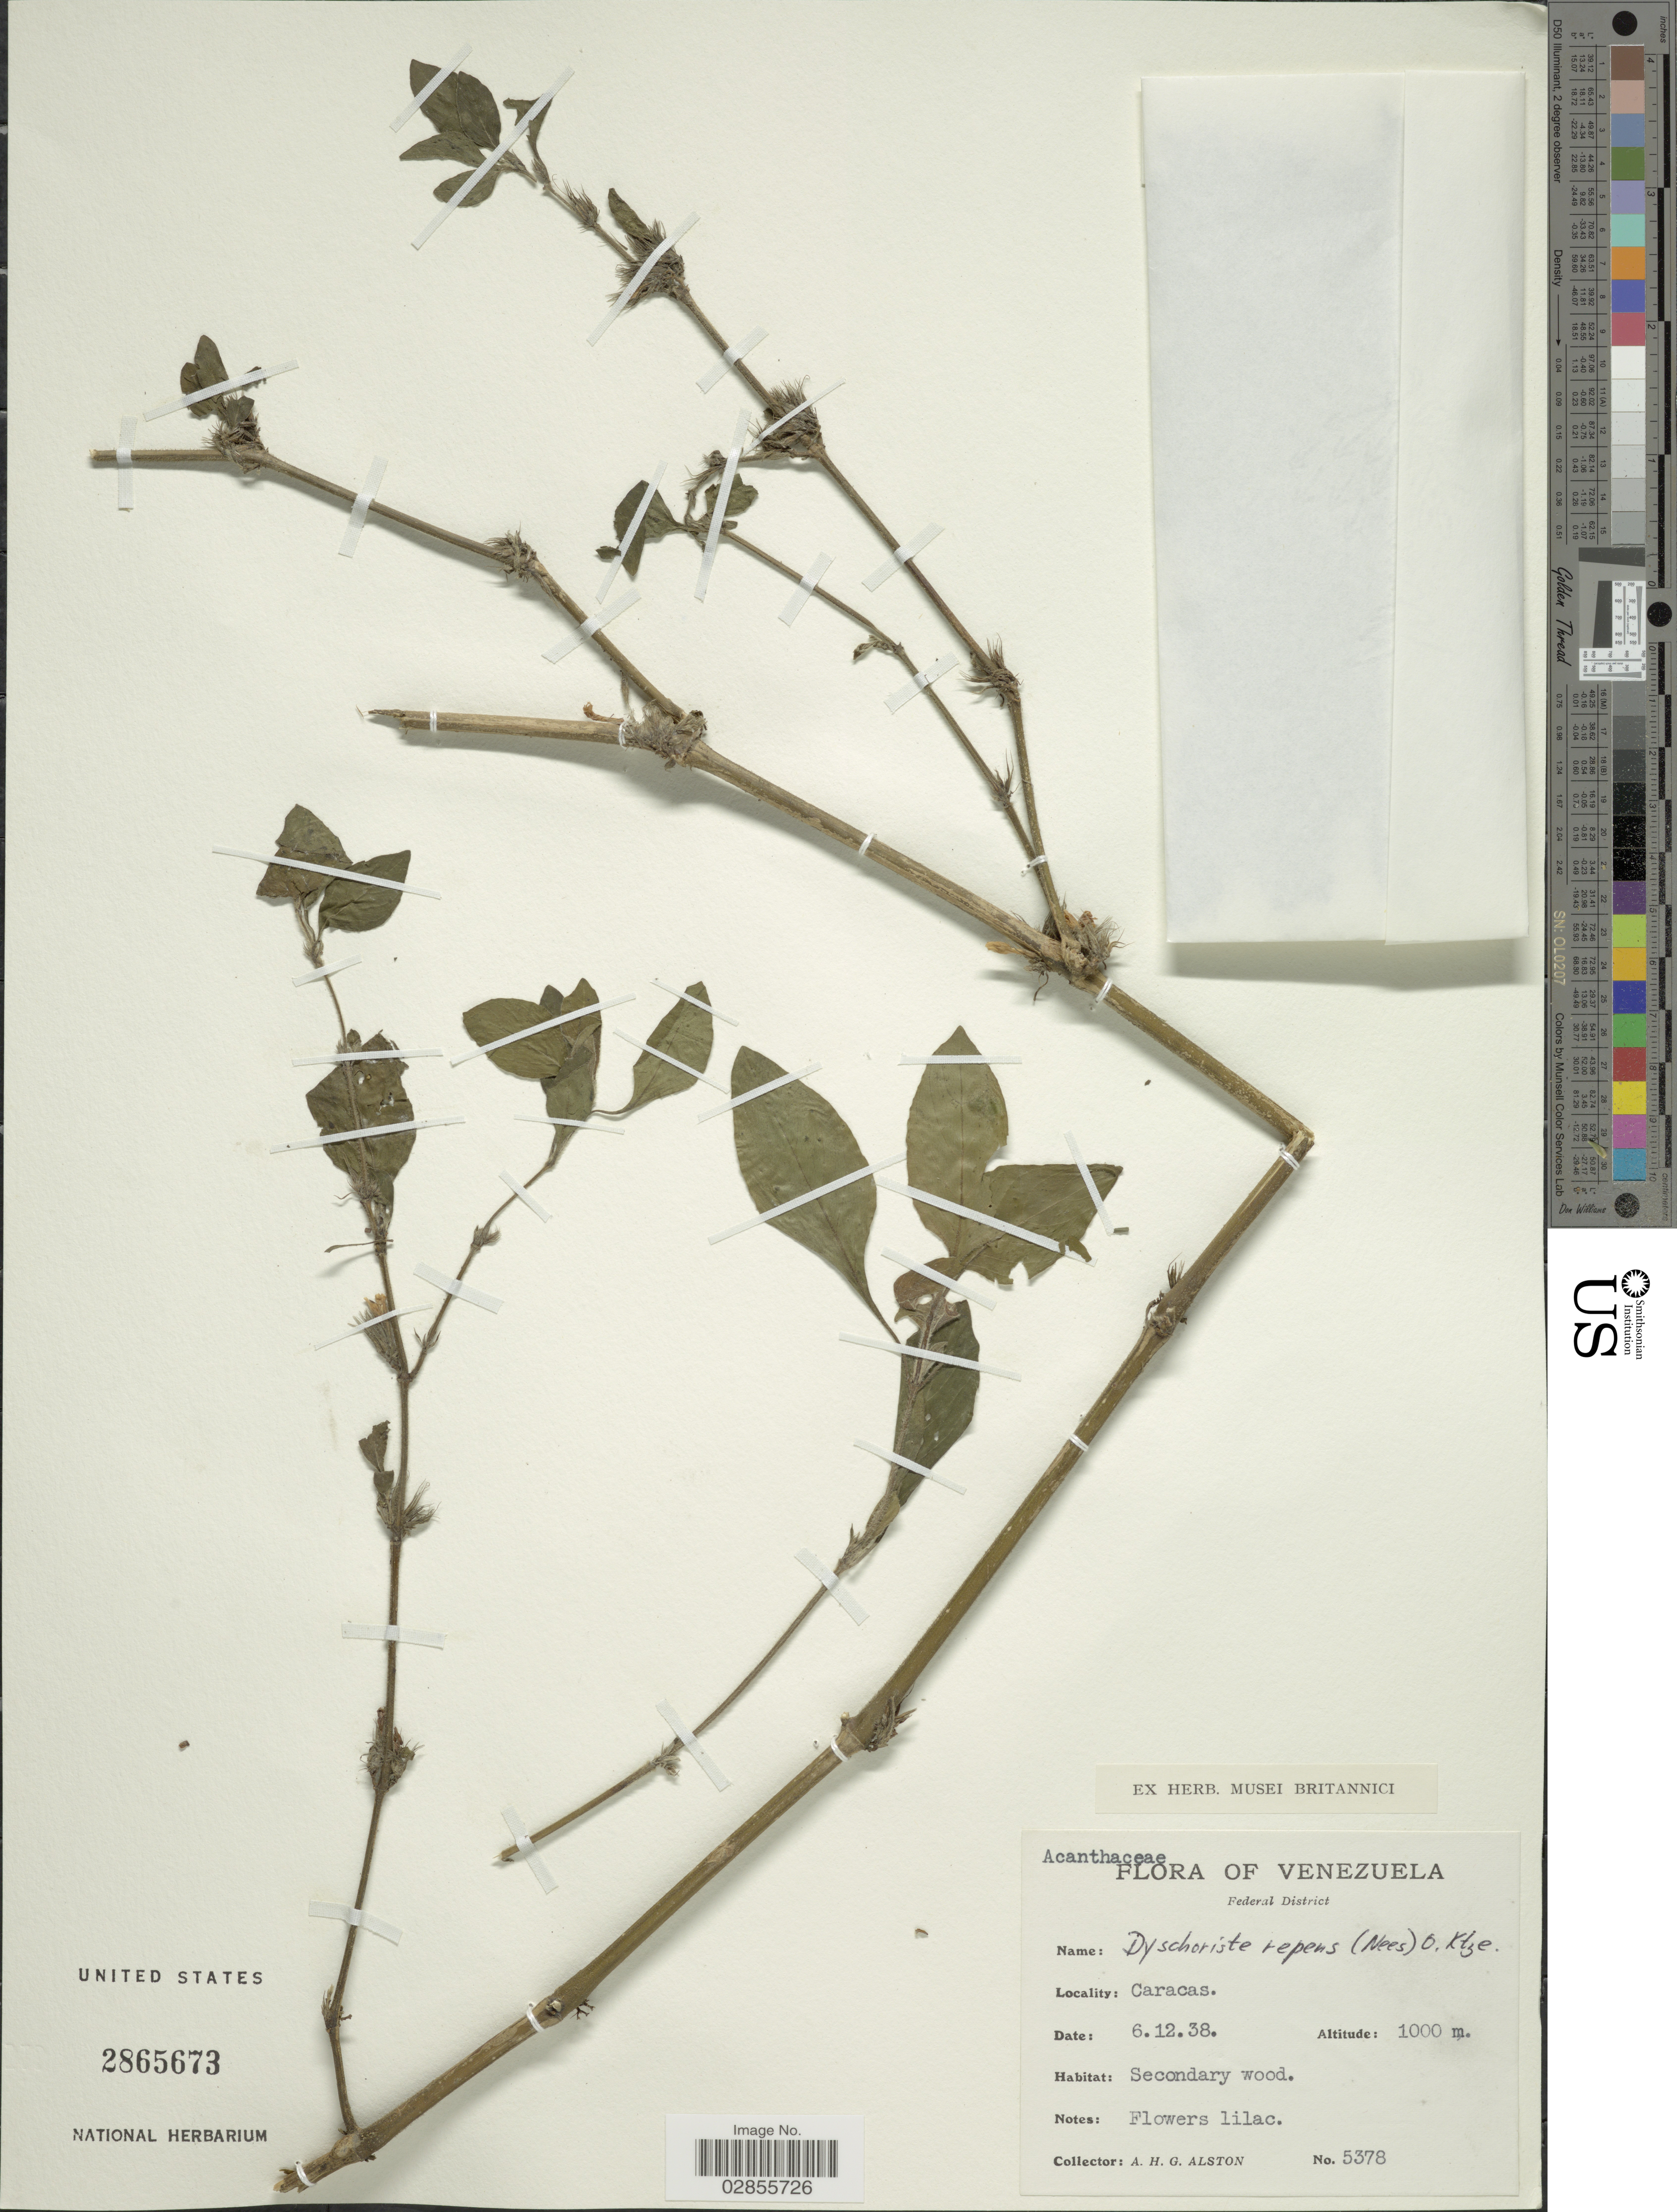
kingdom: Plantae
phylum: Tracheophyta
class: Magnoliopsida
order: Lamiales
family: Acanthaceae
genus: Dyschoriste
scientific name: Dyschoriste repens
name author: (Nees) Kuntze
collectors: A. H. Alston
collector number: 5378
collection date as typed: Transcribed d/m/y: 6/12/38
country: Venezuela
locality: Federal District. Caracas.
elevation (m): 1000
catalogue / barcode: US 285673